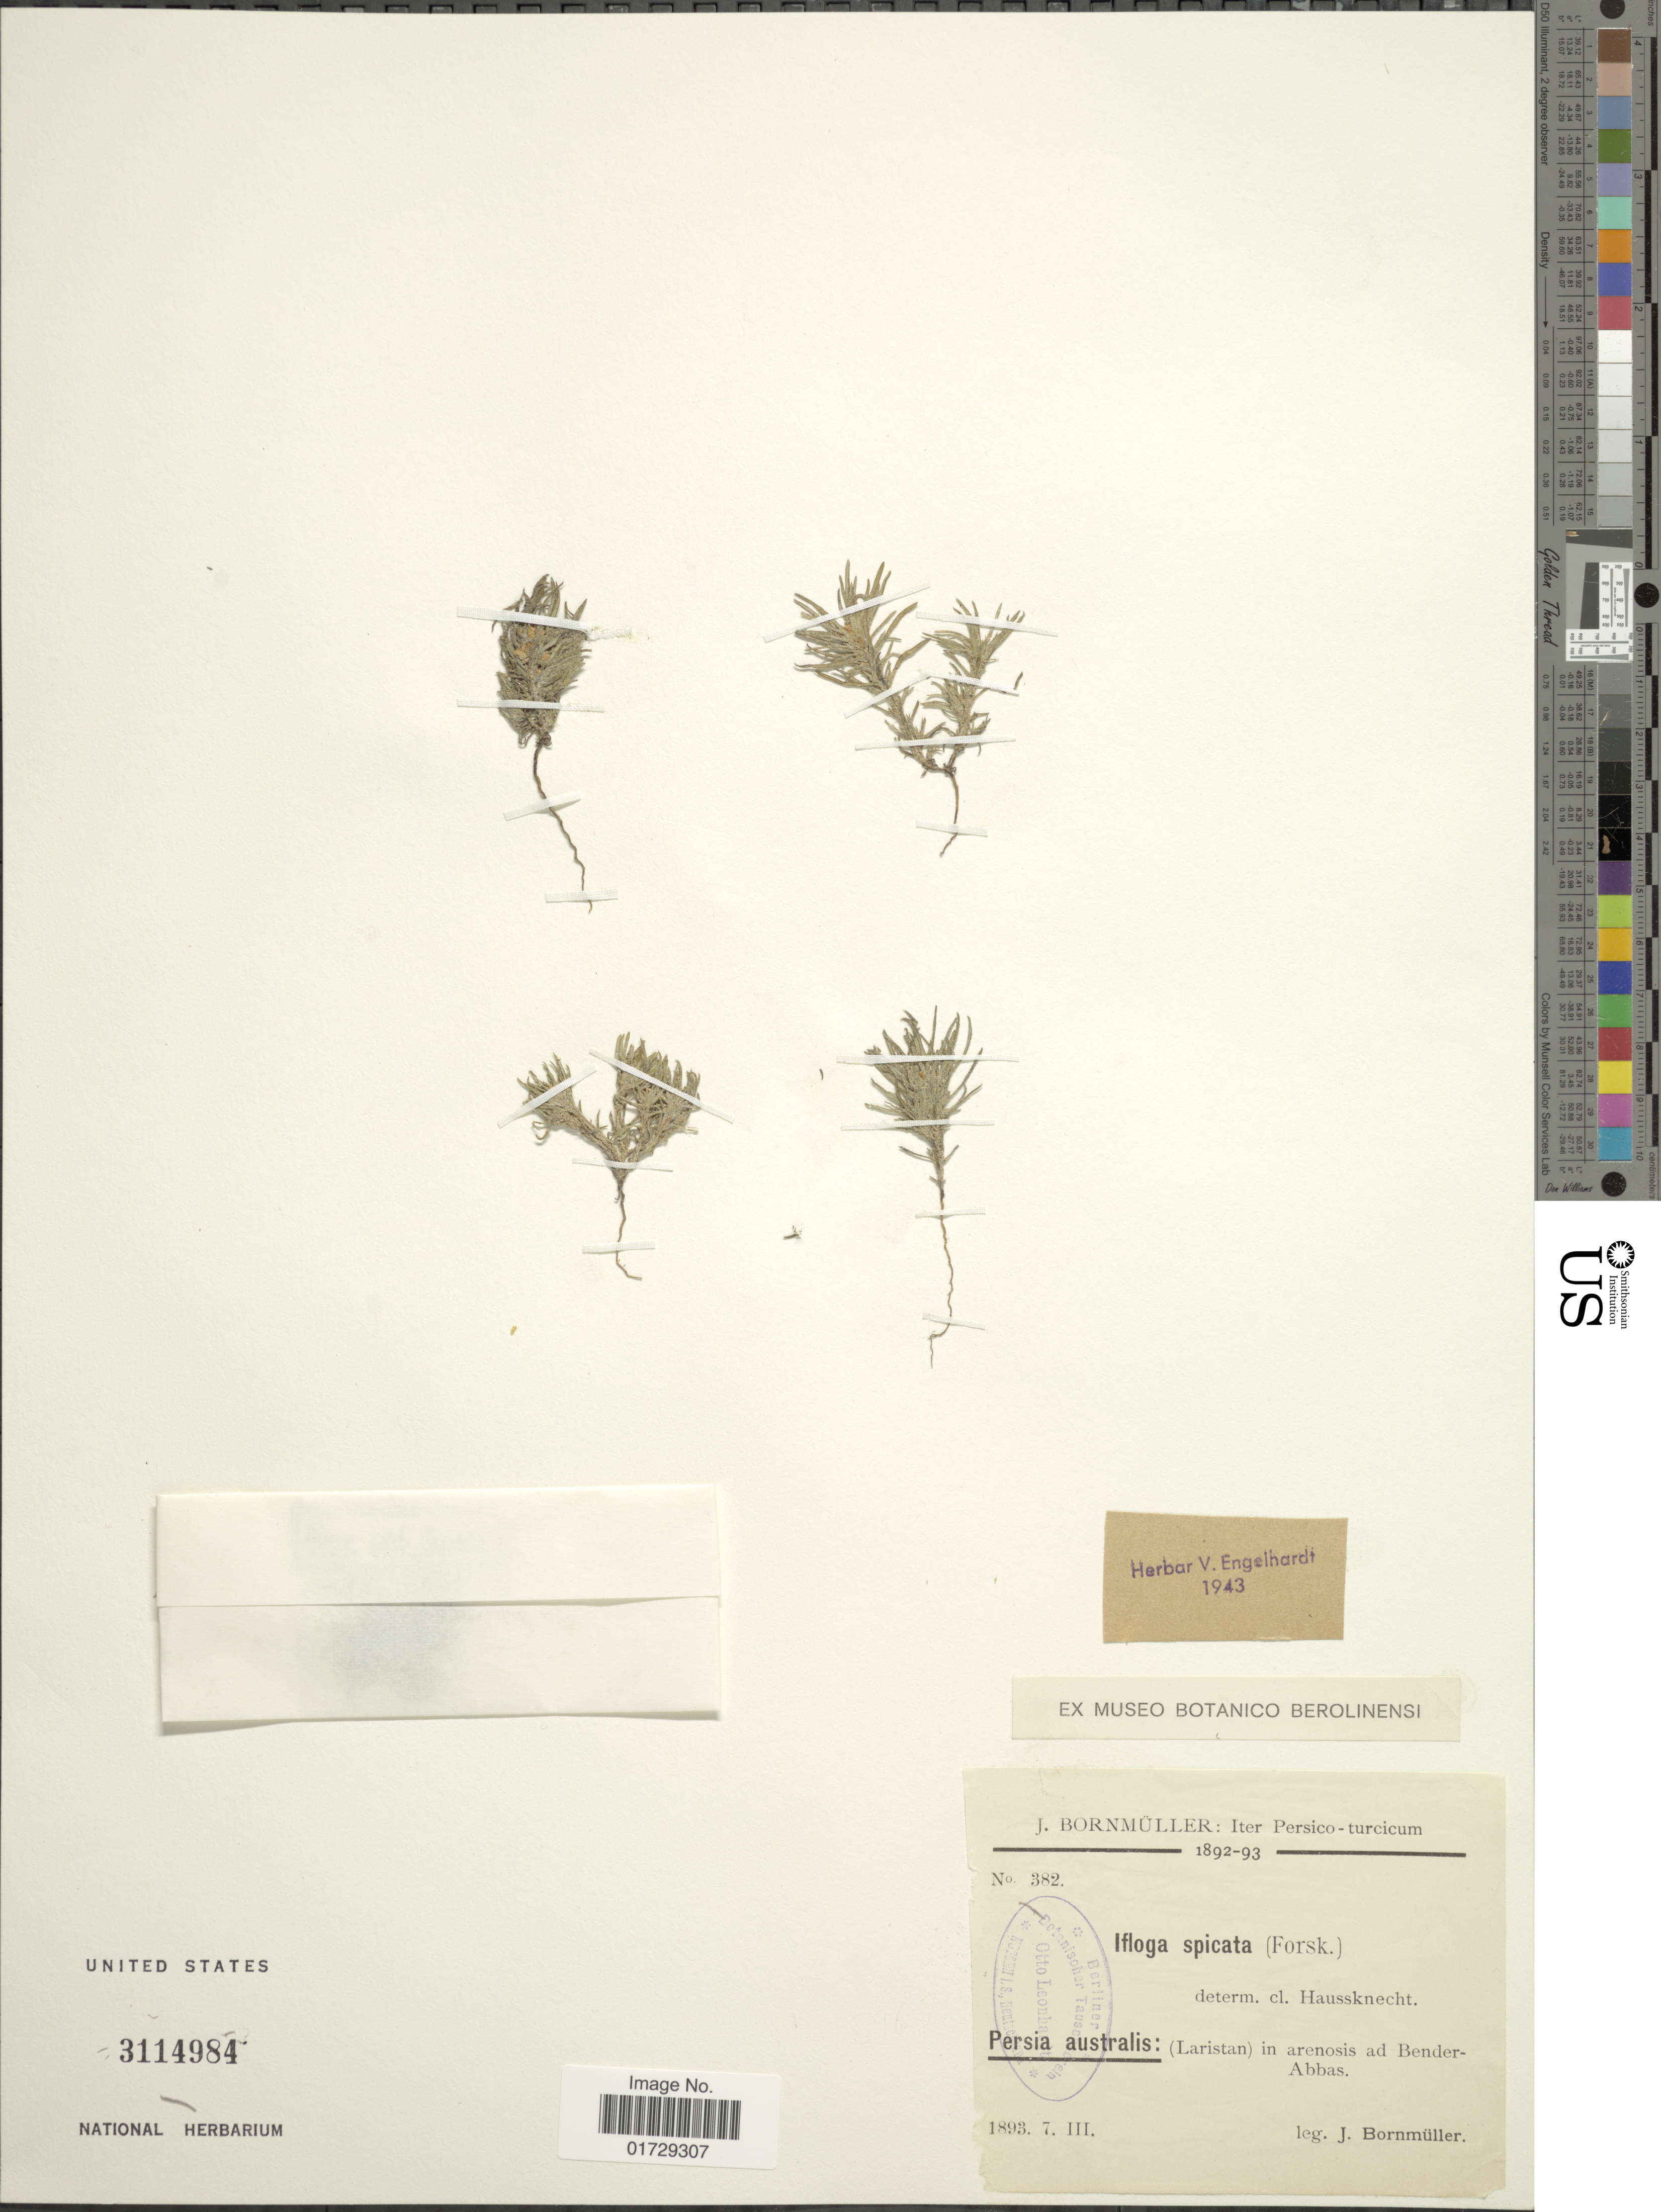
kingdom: Plantae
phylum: Tracheophyta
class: Magnoliopsida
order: Asterales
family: Asteraceae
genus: Ifloga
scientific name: Ifloga spicata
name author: (Forssk.) Sch. Bip.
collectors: J. Bornmüller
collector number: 382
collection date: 1893-03-07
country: Iran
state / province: Hormozgan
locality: Persia australis: (Laristan) in arenosis ad Bender-Abbas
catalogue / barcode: US 3114984